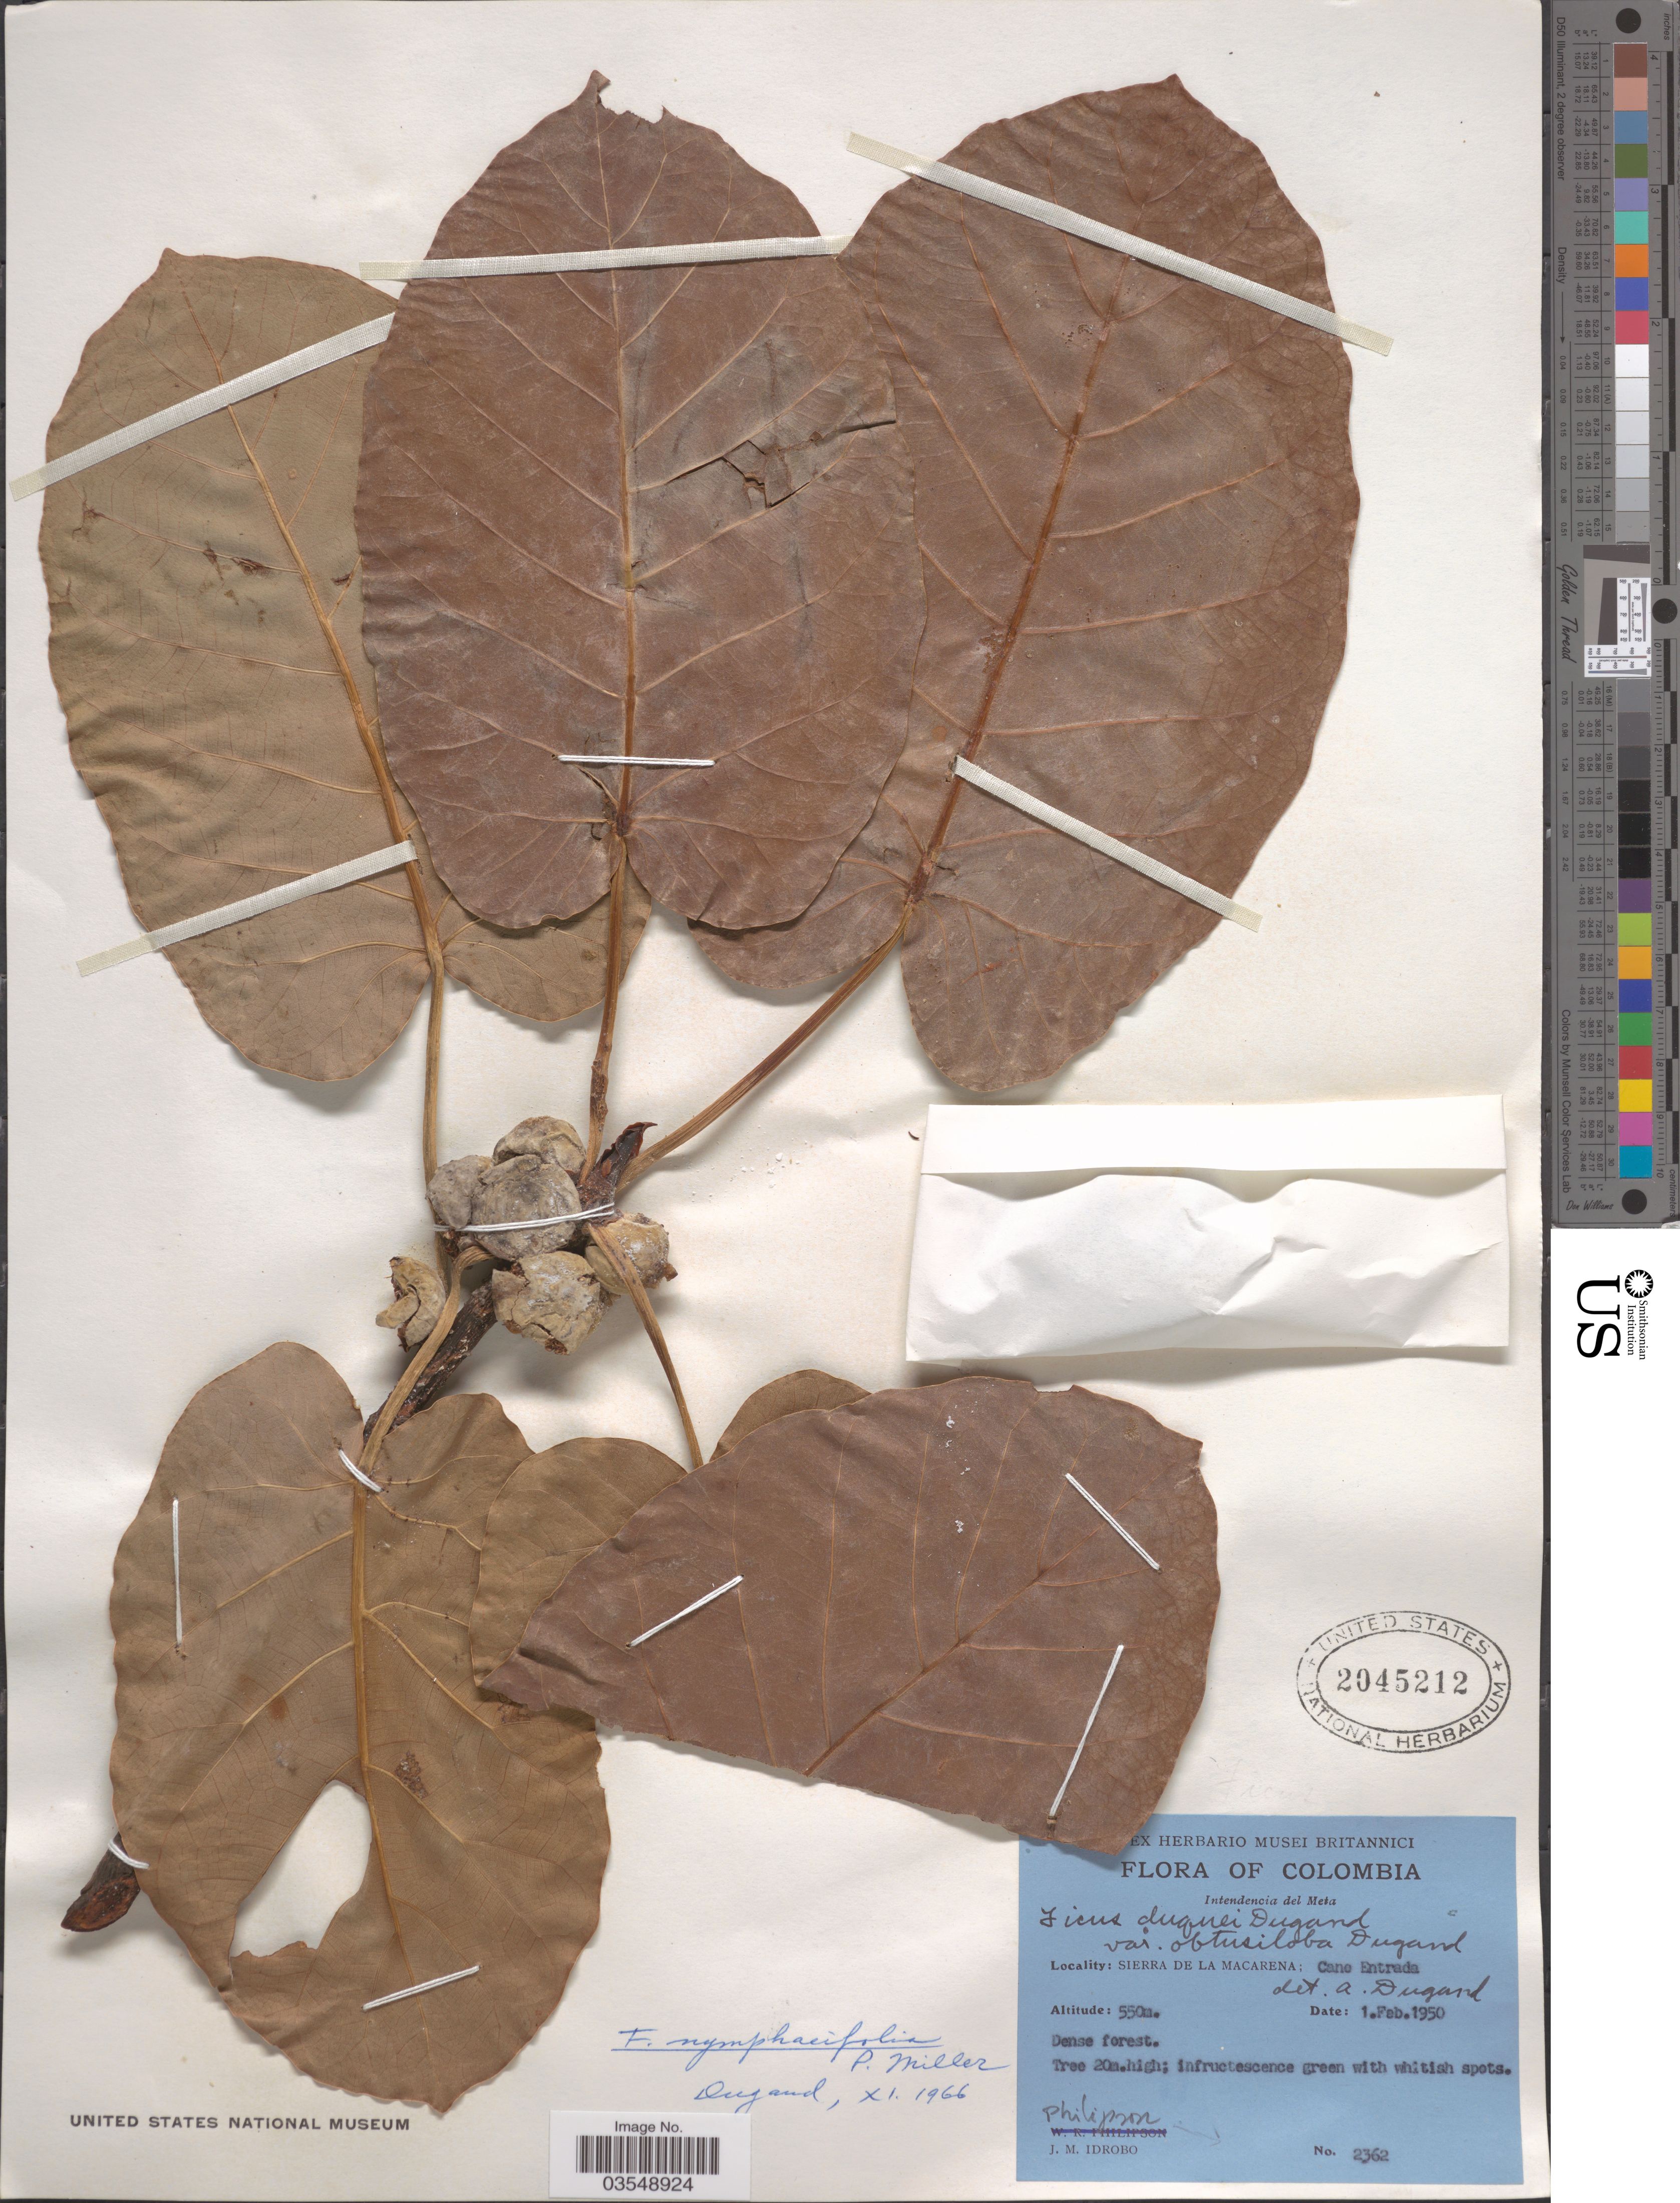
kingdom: Plantae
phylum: Tracheophyta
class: Magnoliopsida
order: Rosales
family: Moraceae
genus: Ficus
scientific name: Ficus nymphaeifolia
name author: Mill.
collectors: -. Philipson & J. M. Idrobo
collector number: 2362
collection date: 1950-02-01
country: Colombia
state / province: Meta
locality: Intendencia del Meta. Sierra de La Macarena; Cano Entrada.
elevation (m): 550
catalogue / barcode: US 2045212